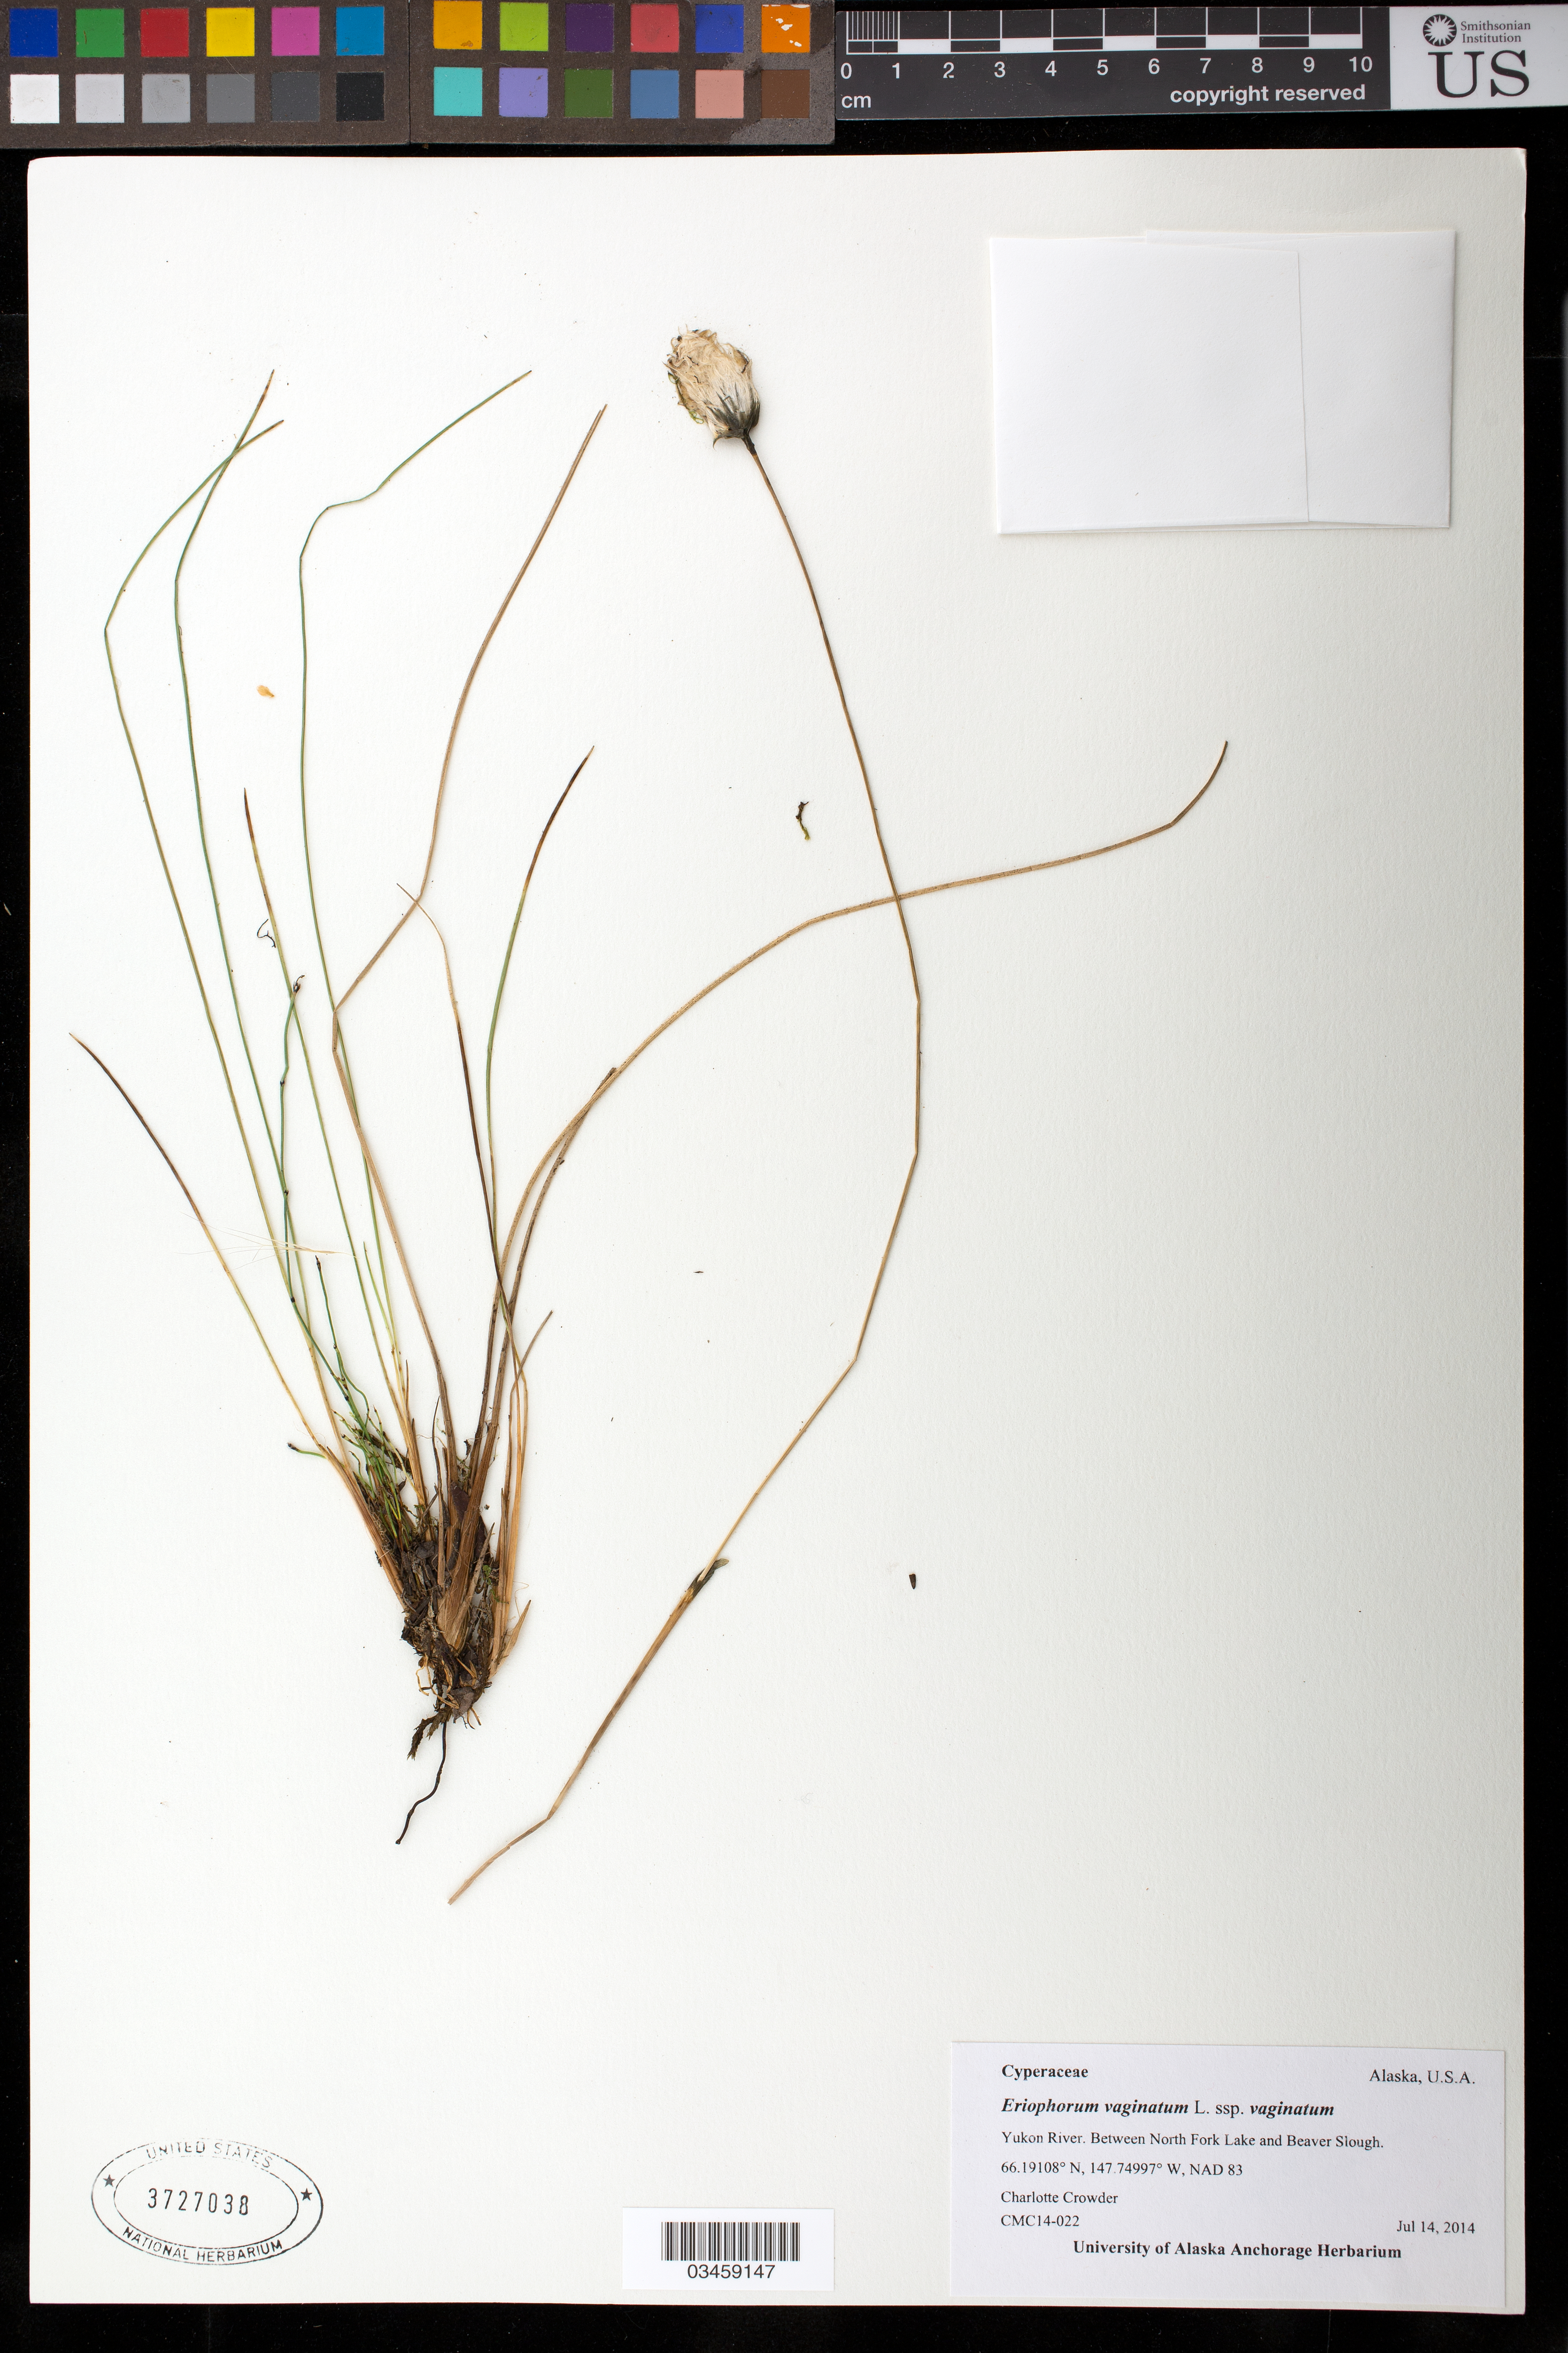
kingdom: Plantae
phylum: Tracheophyta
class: Liliopsida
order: Poales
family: Cyperaceae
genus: Eriophorum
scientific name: Eriophorum vaginatum var. vaginatum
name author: L.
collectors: C. Crowder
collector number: CMC14-022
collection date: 2014-07-14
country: United States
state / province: Alaska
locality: Yukon River, between North Fork and Beaver Slough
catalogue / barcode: US 3727038